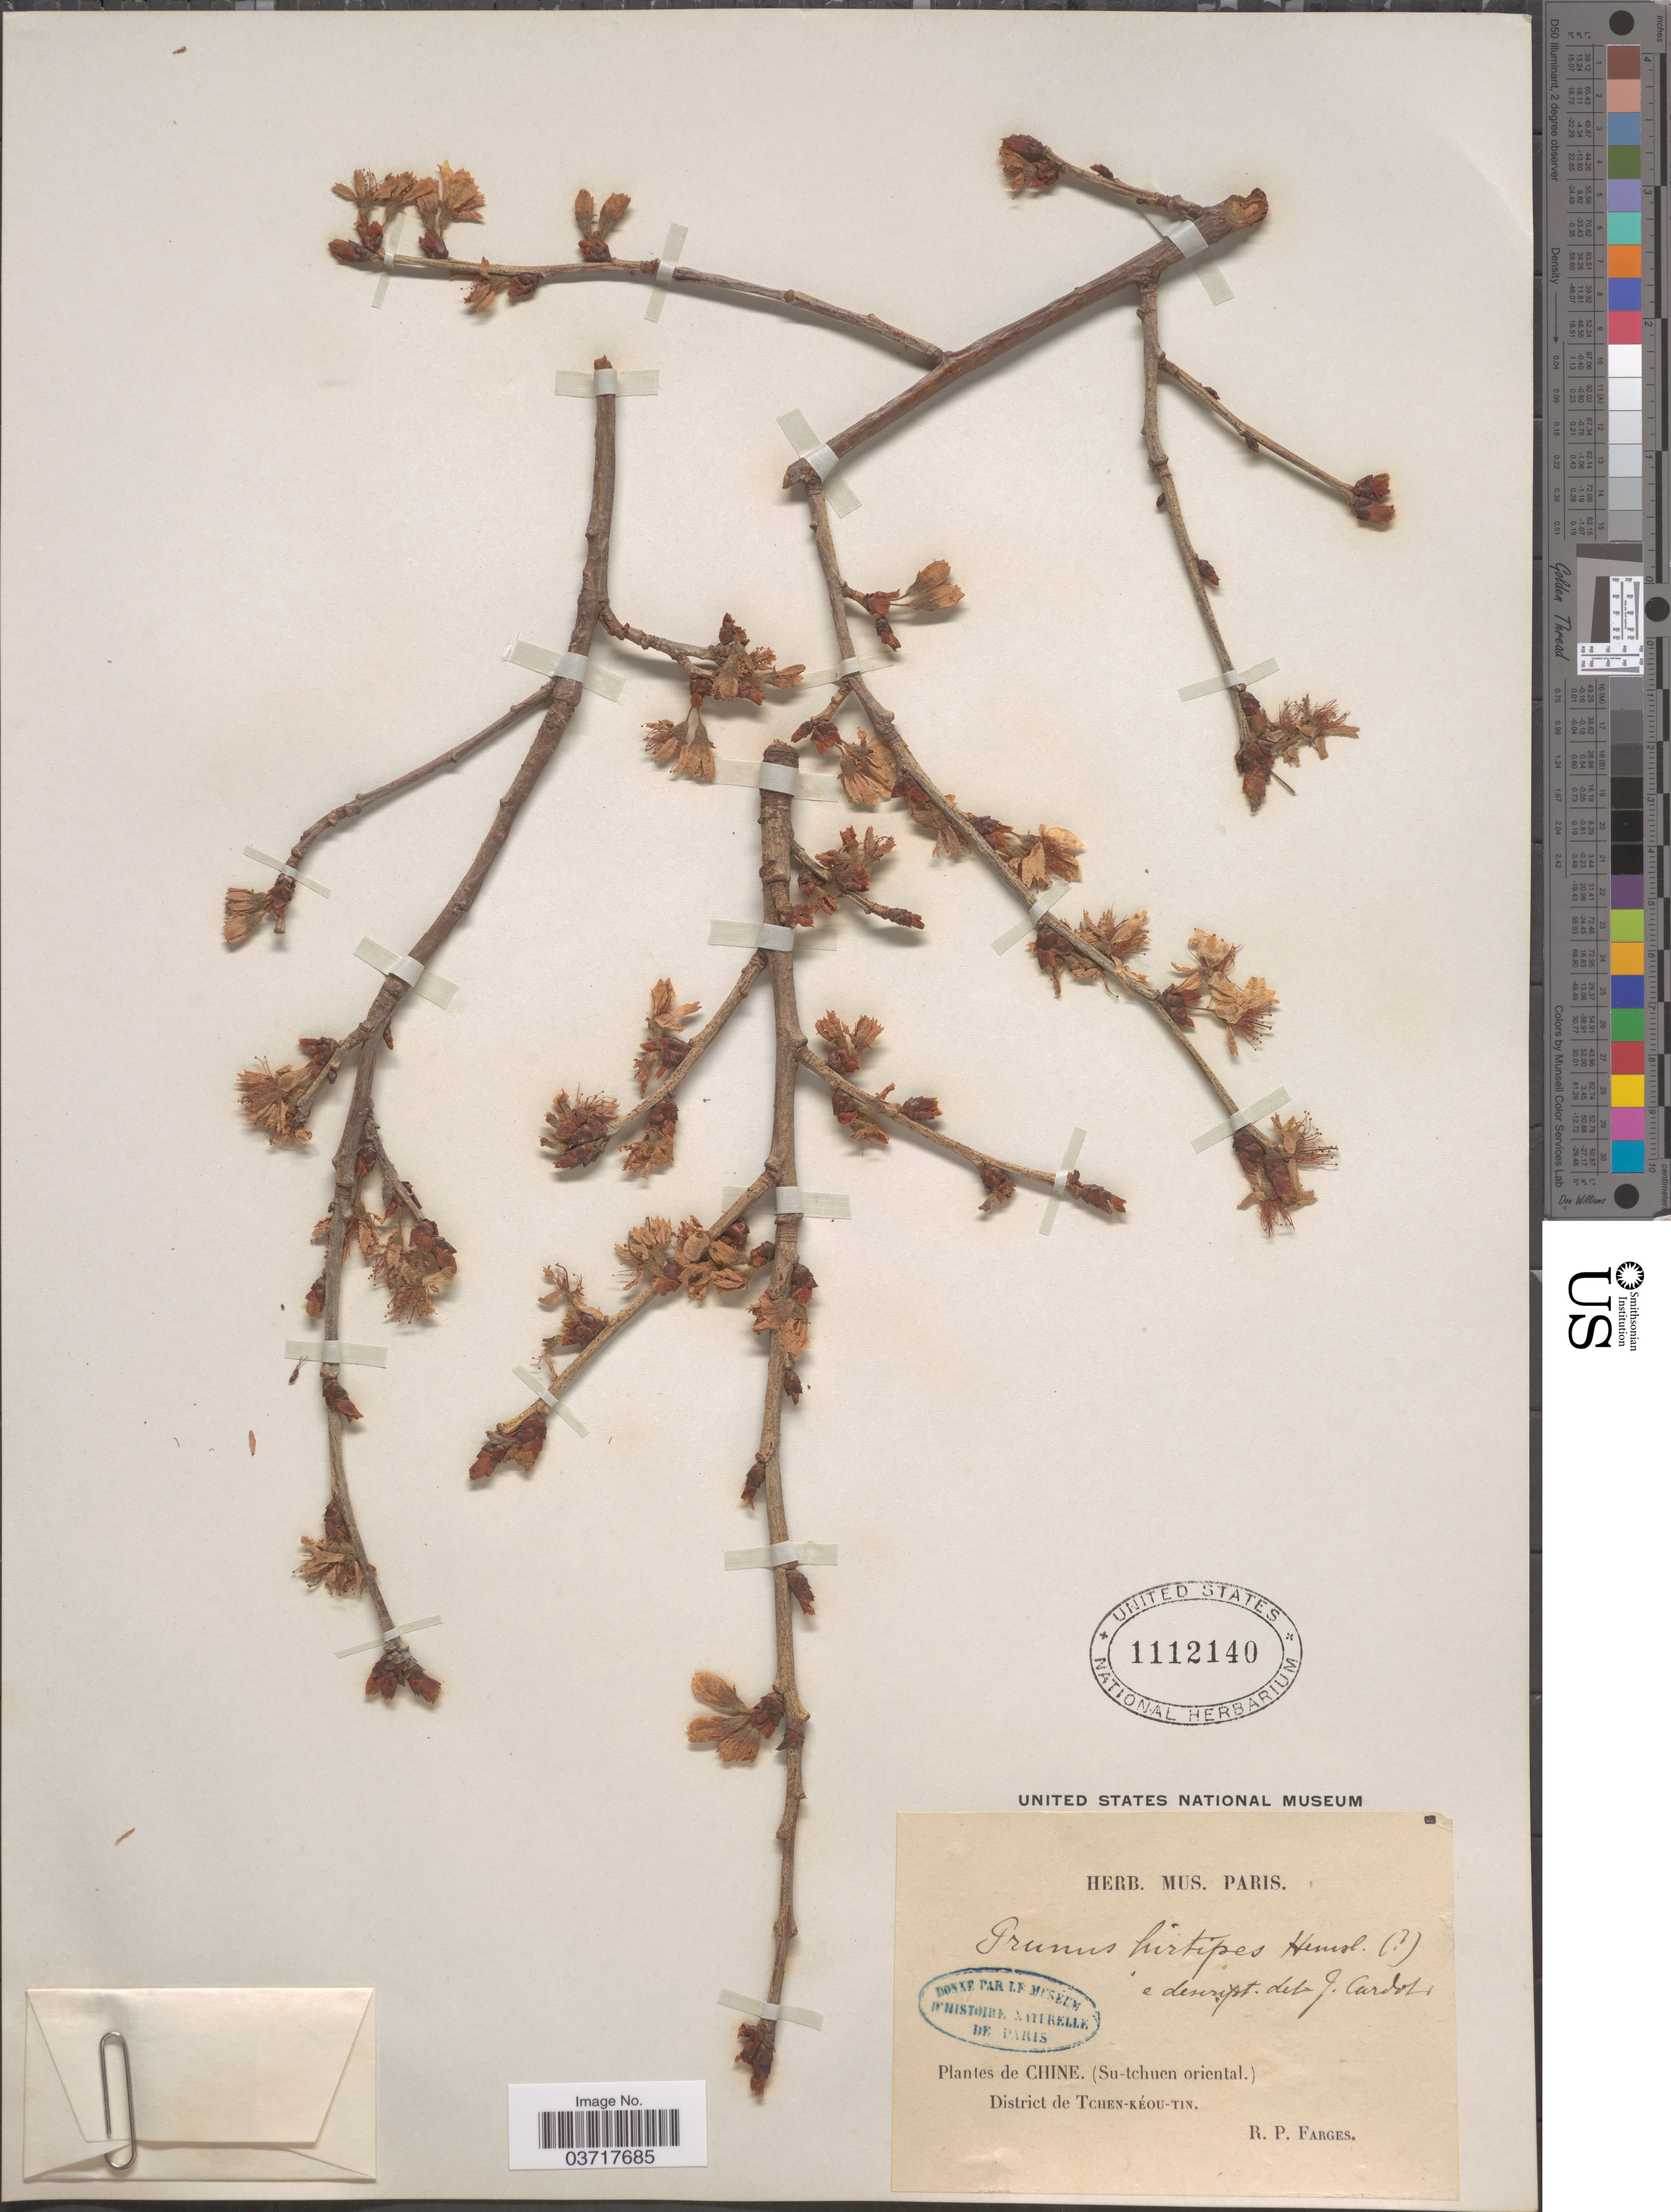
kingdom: Plantae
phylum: Tracheophyta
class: Magnoliopsida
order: Rosales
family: Rosaceae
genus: Prunus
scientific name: Prunus hirtipes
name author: Hemsl. ex F.B. Forbes & Hemsl.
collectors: R. Farges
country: China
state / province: Sichuan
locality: (Su-tchuen oriental.). District de Tchen-Kéou-tin.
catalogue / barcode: US 1112140